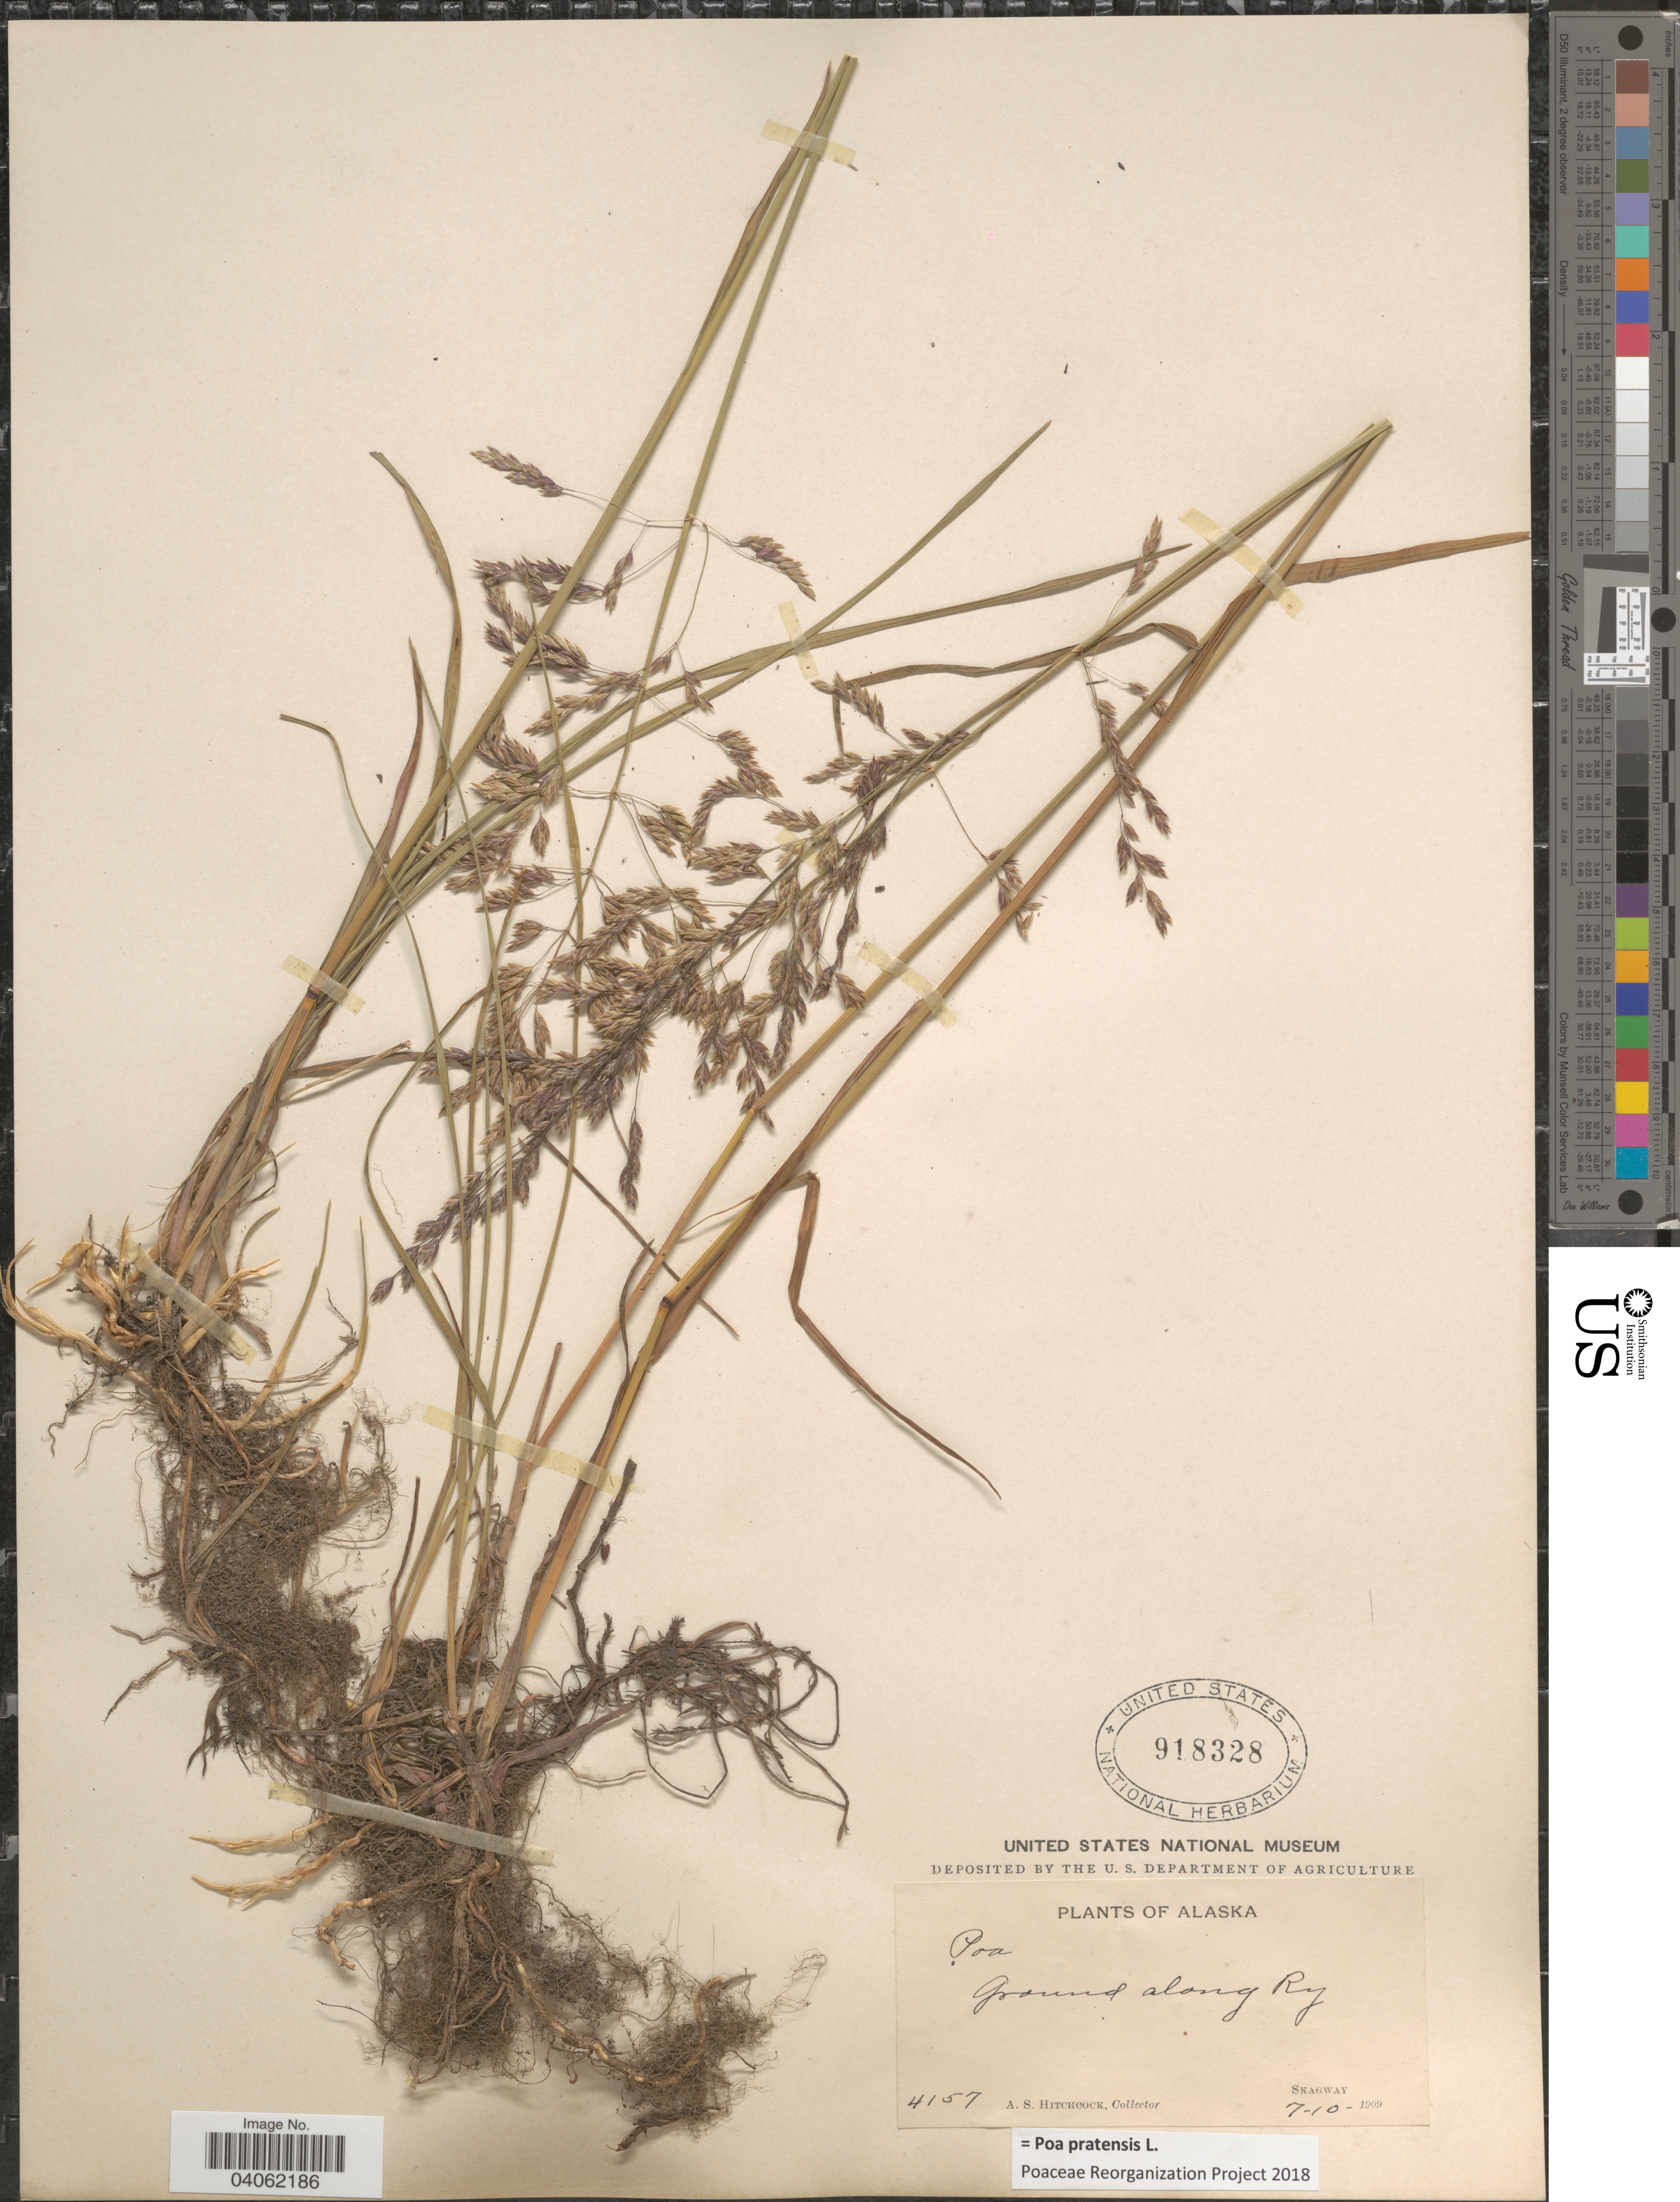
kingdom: Plantae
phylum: Tracheophyta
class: Liliopsida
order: Poales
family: Poaceae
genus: Poa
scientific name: Poa pratensis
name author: L.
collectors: A. S. Hitchcock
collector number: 4157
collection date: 1909-07-10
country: United States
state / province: Alaska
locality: Ground along Ry. Skagway.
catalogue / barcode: US 918328